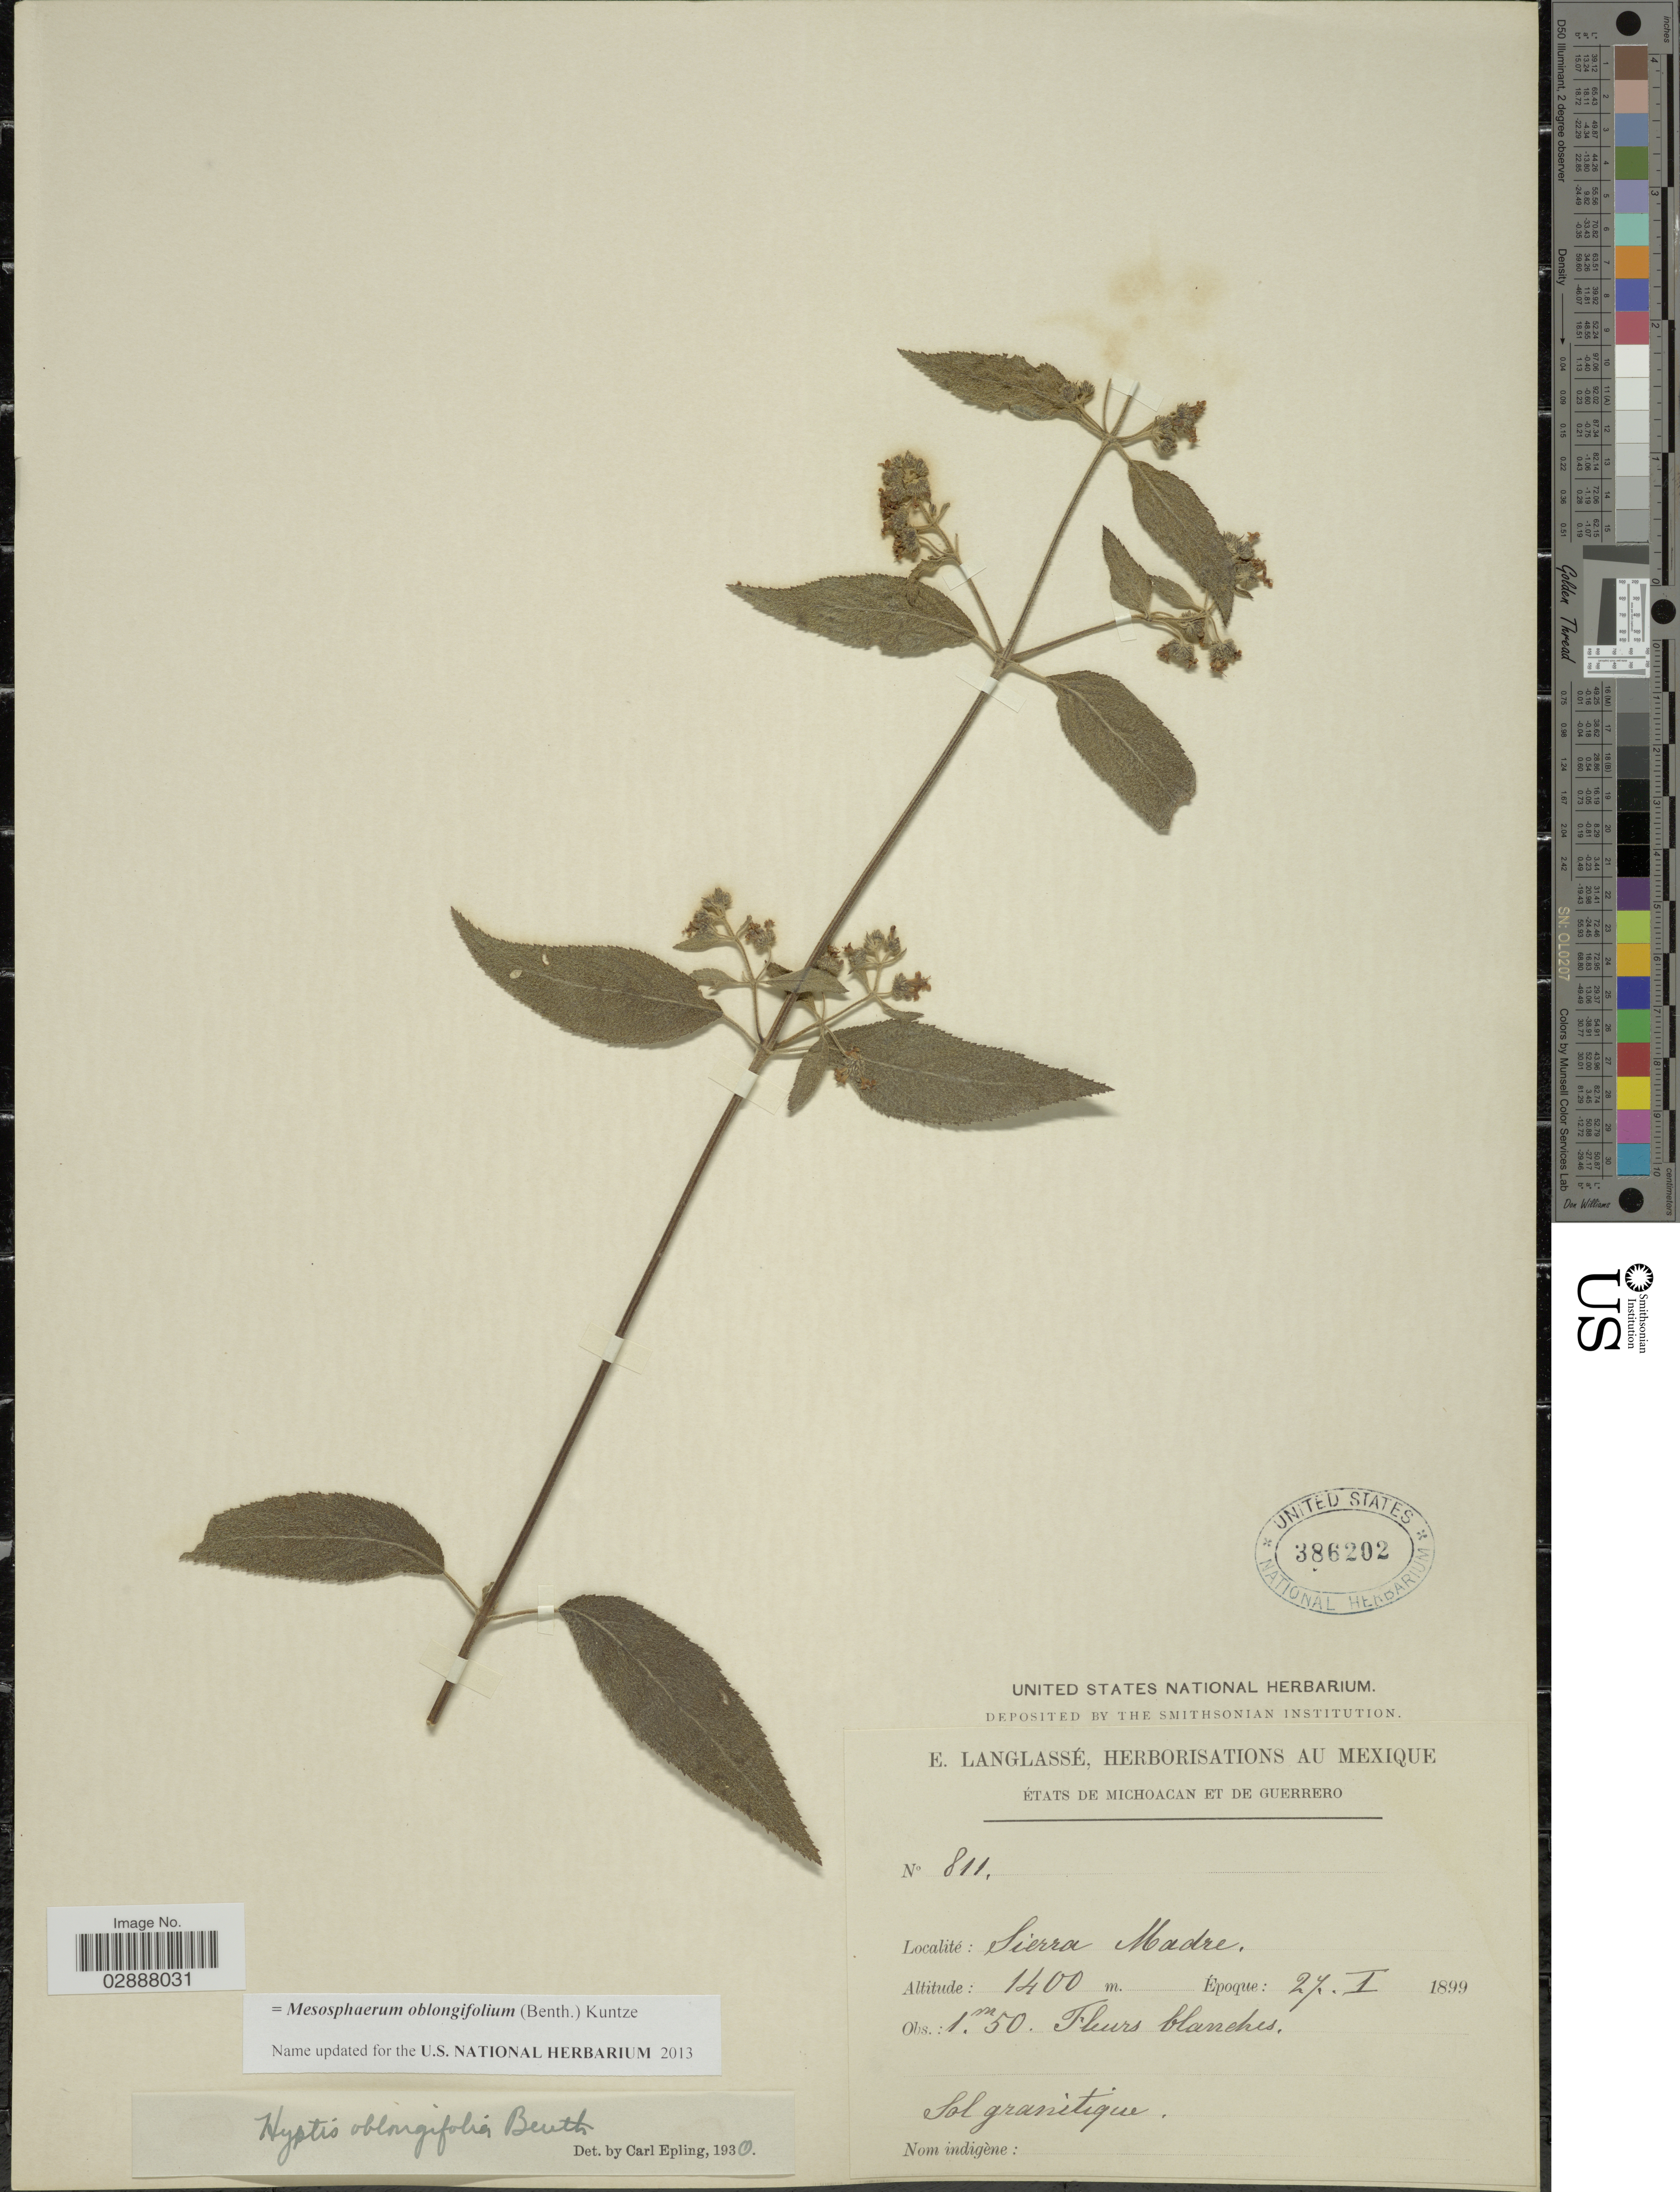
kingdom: Plantae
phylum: Tracheophyta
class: Magnoliopsida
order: Lamiales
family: Lamiaceae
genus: Mesosphaerum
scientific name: Mesosphaerum oblongifolium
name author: (Benth.) Kuntze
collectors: E. Langlassé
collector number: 811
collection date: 1899-01-27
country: Mexico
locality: États de Michoacan et de Guerrero. Sierra Madre.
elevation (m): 1400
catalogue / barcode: US 386202